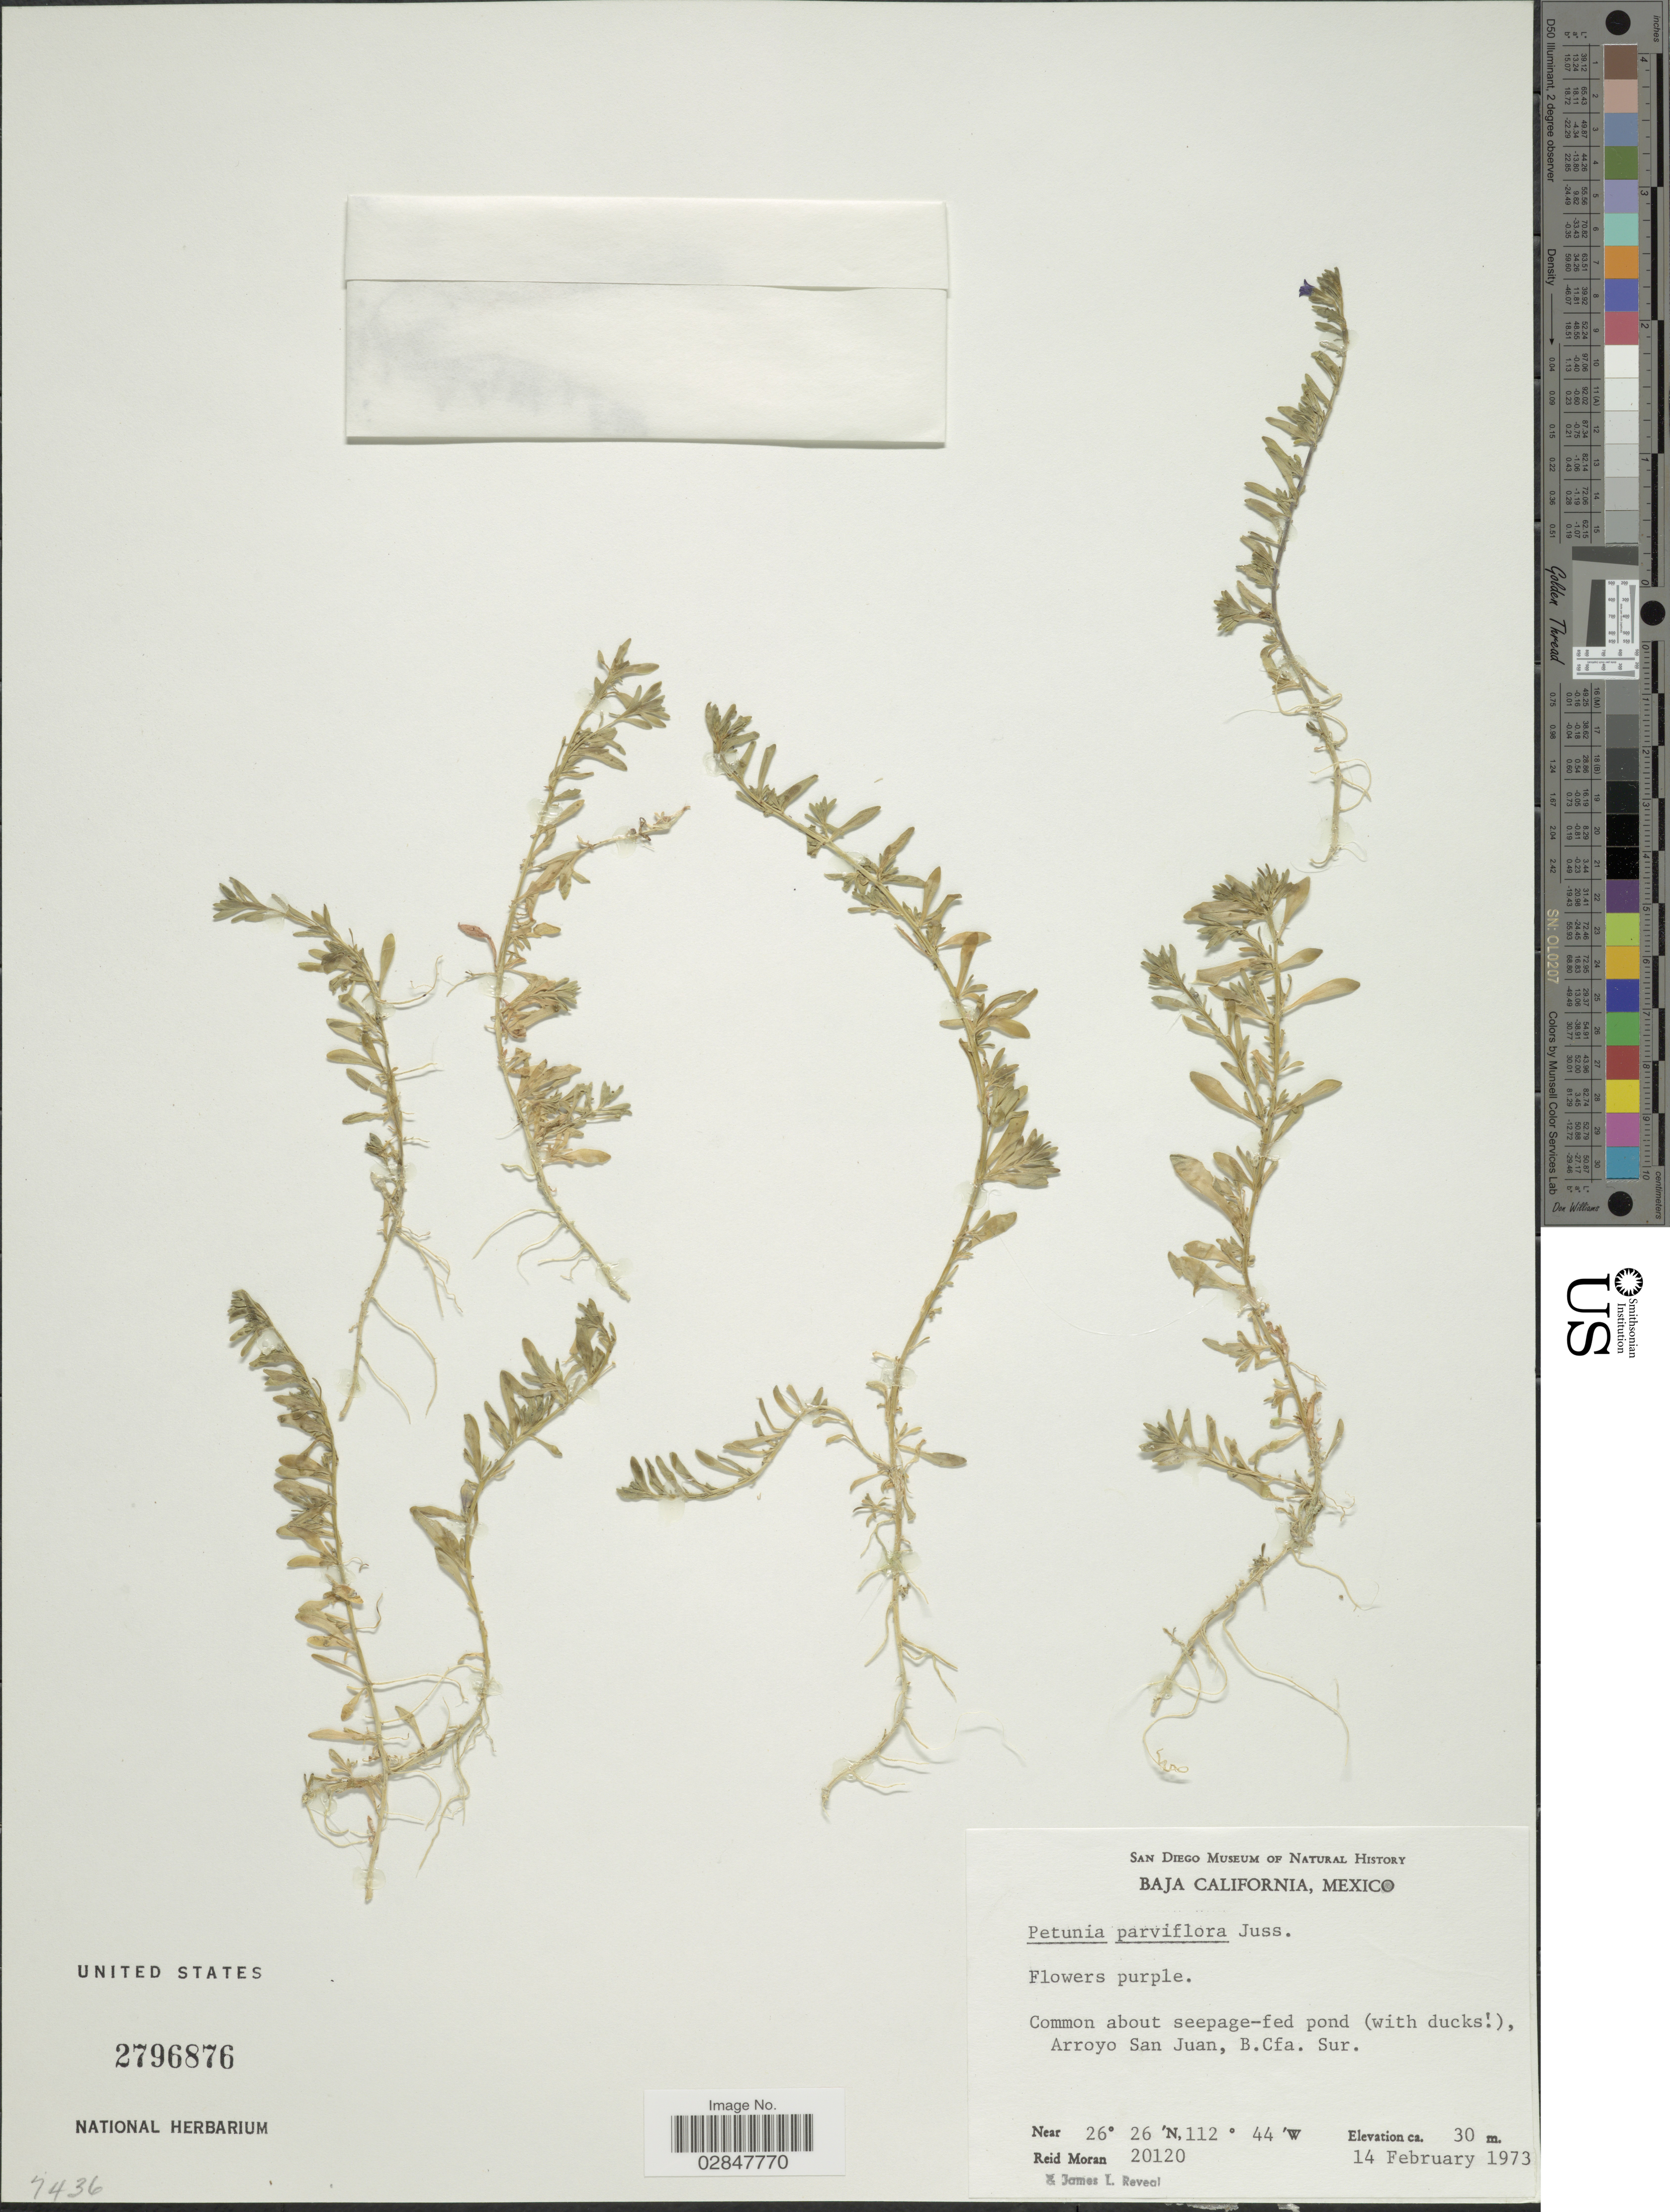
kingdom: Plantae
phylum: Tracheophyta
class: Magnoliopsida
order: Solanales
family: Solanaceae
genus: Petunia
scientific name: Petunia parviflora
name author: Juss.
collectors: R. V. Moran & J. L. Reveal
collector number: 20120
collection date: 1973-02-14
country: Mexico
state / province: Baja California Sur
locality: Arroyo San Juan, Baja California.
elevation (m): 30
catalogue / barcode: US 2796876